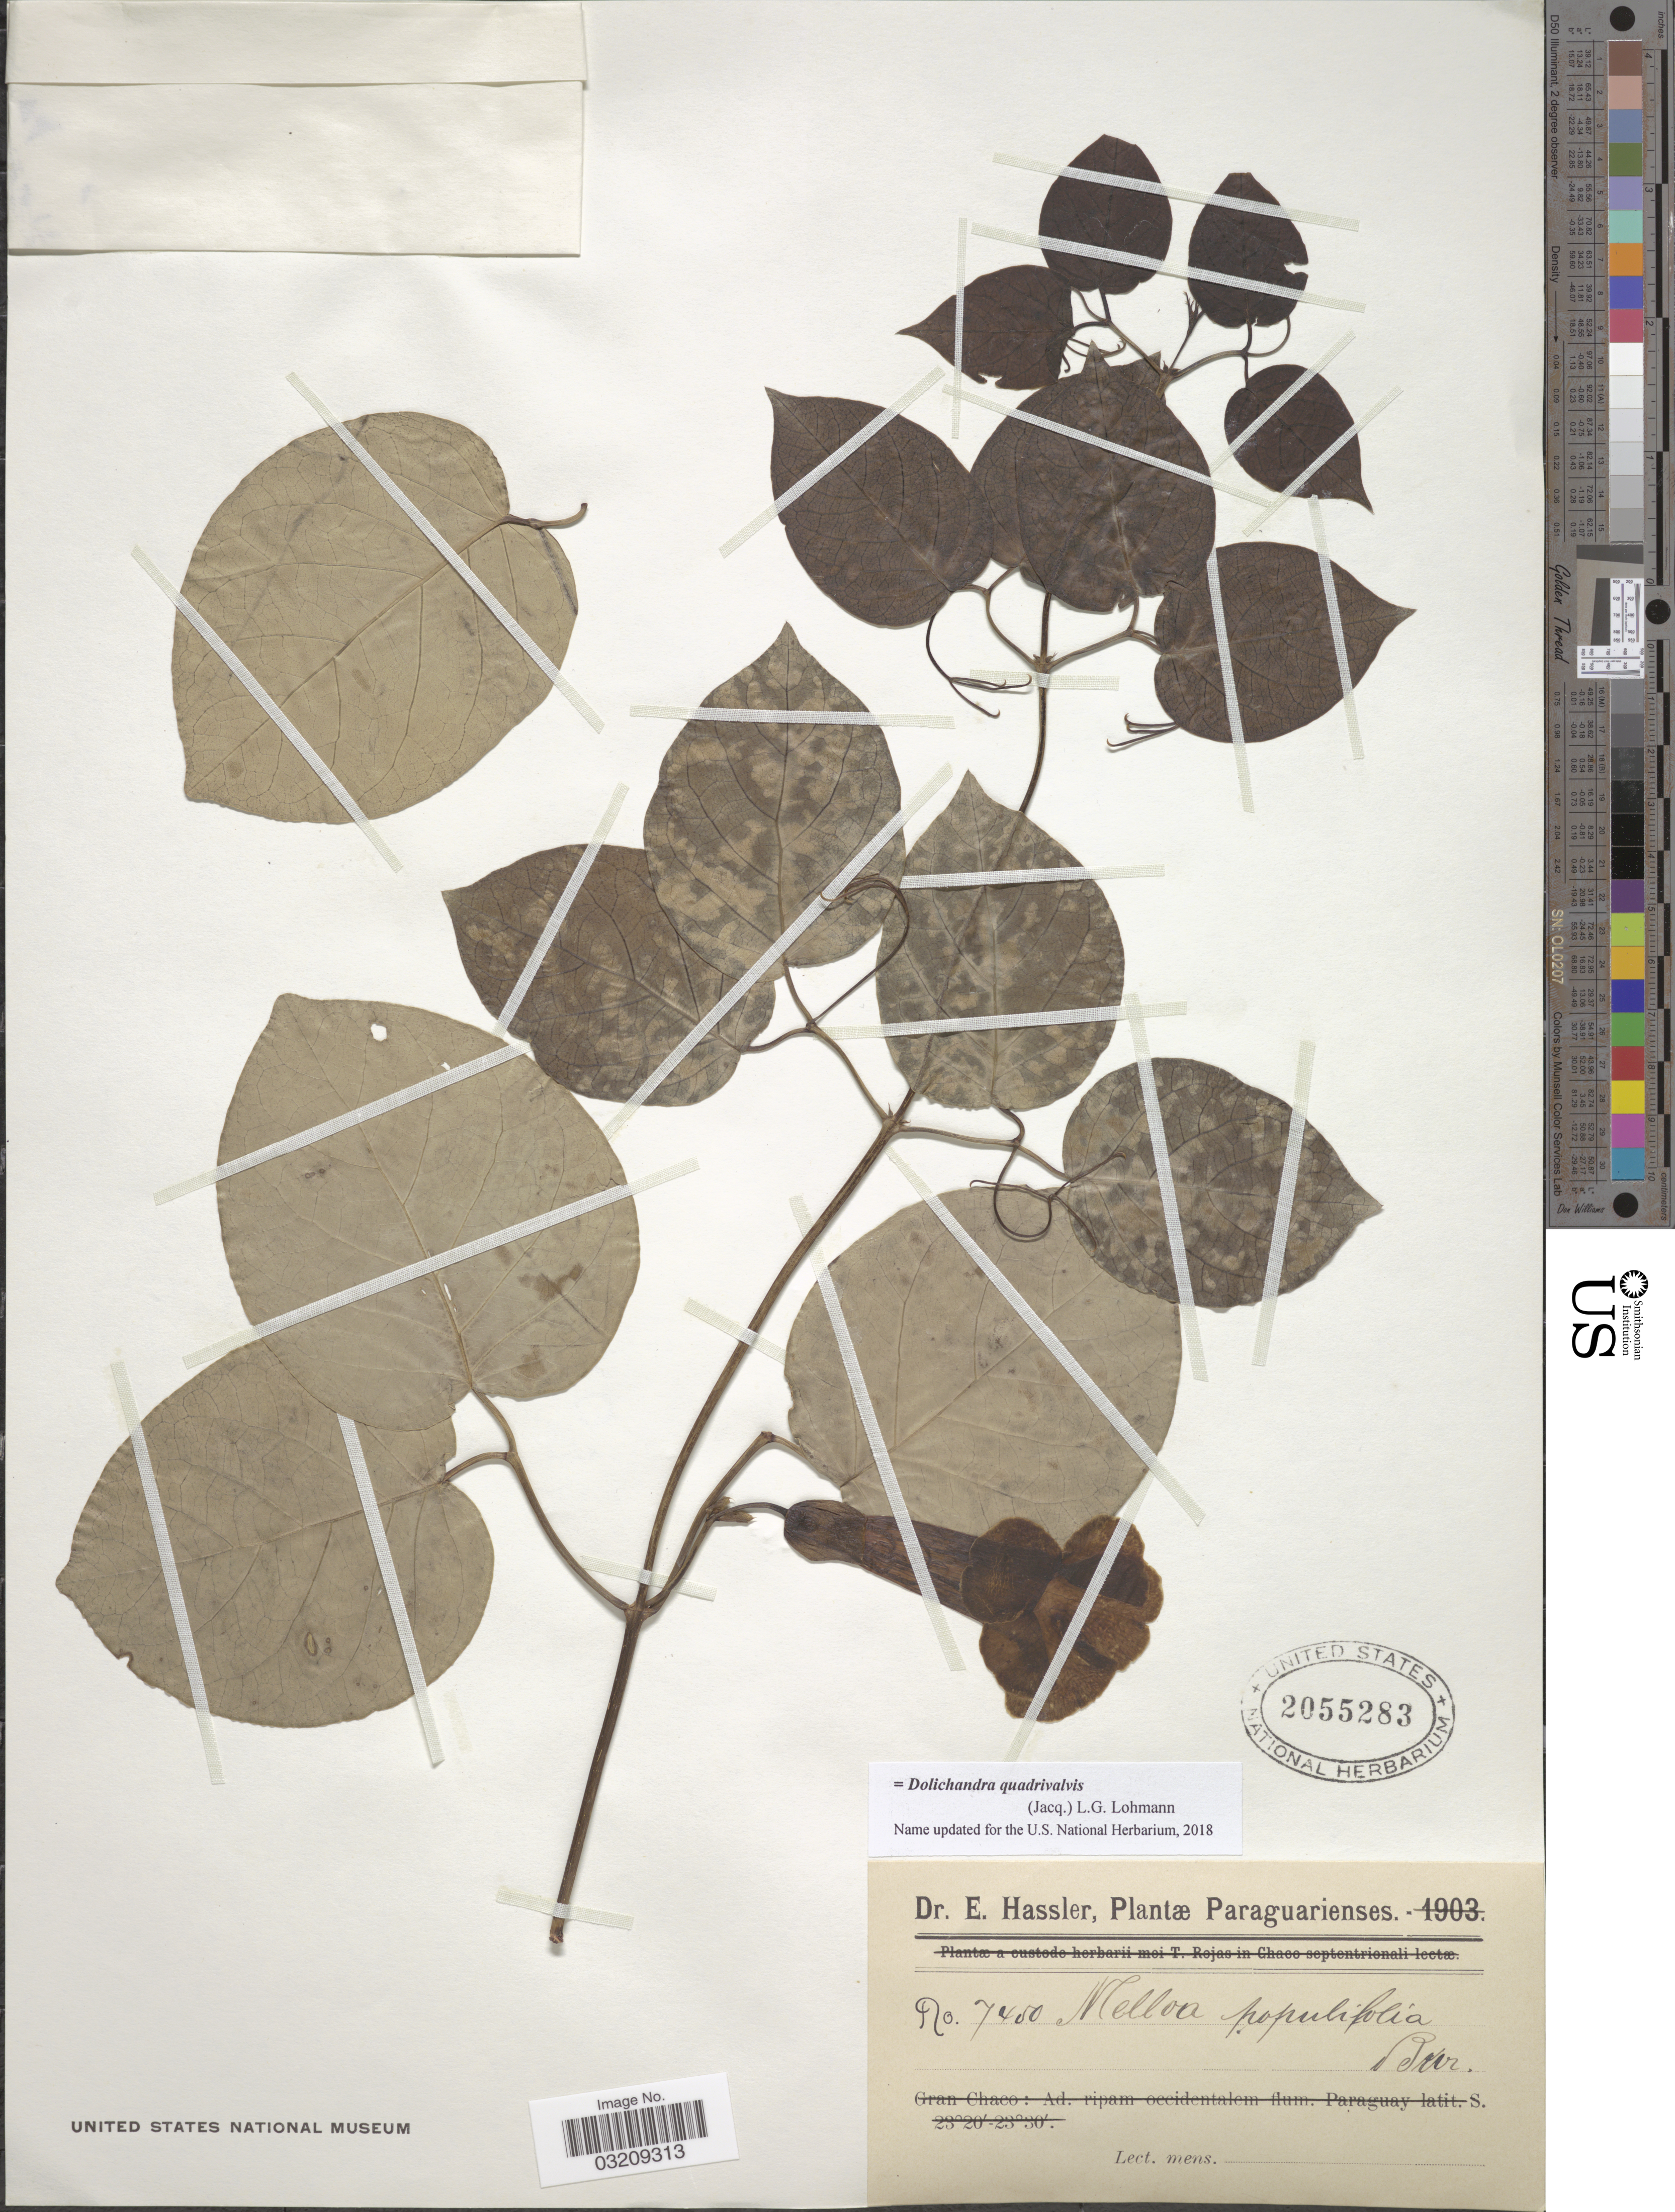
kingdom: Plantae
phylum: Tracheophyta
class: Magnoliopsida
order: Lamiales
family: Bignoniaceae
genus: Dolichandra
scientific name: Dolichandra quadrivalvis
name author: (Jacq.) L.G. Lohmann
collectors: E. Hassler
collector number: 7450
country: Paraguay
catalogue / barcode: US 2055283